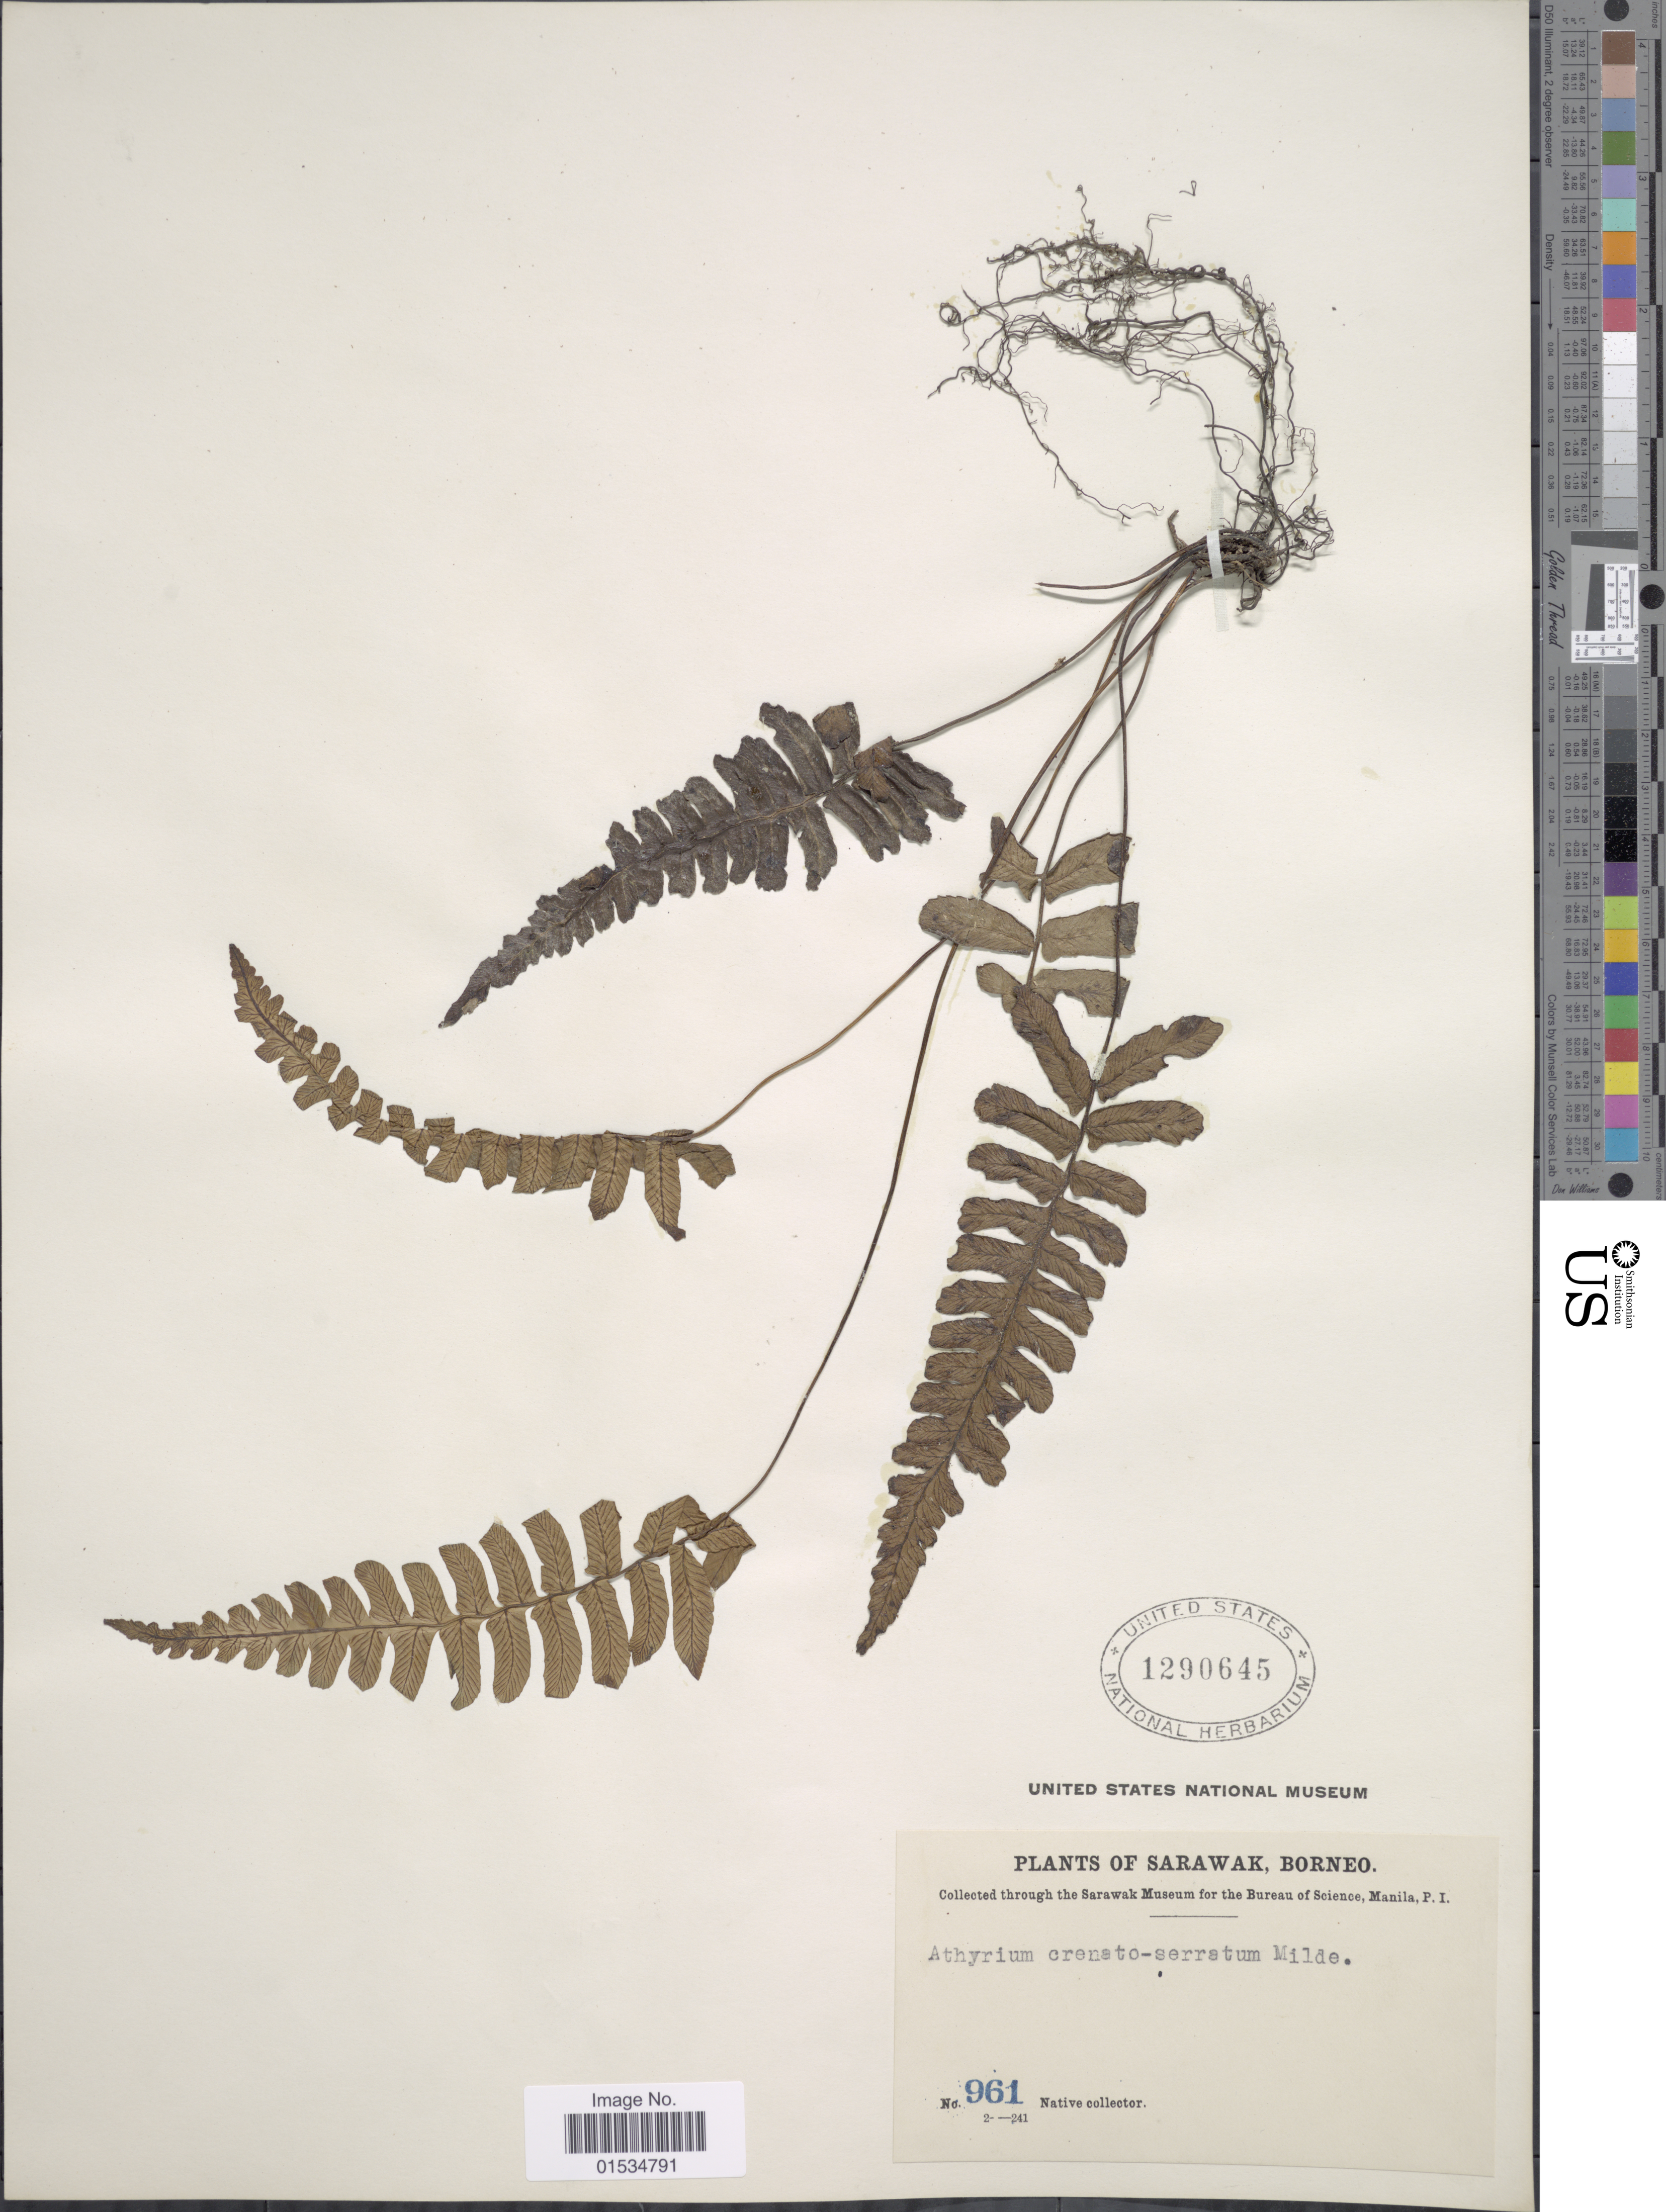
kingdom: Plantae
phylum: Tracheophyta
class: Polypodiopsida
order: Polypodiales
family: Athyriaceae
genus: Diplazium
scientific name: Diplazium crenatoserratum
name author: (Blume) T. Moore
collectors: Native collector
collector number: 961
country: Malaysia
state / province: Sarawak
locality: Borneo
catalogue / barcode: US 1290645